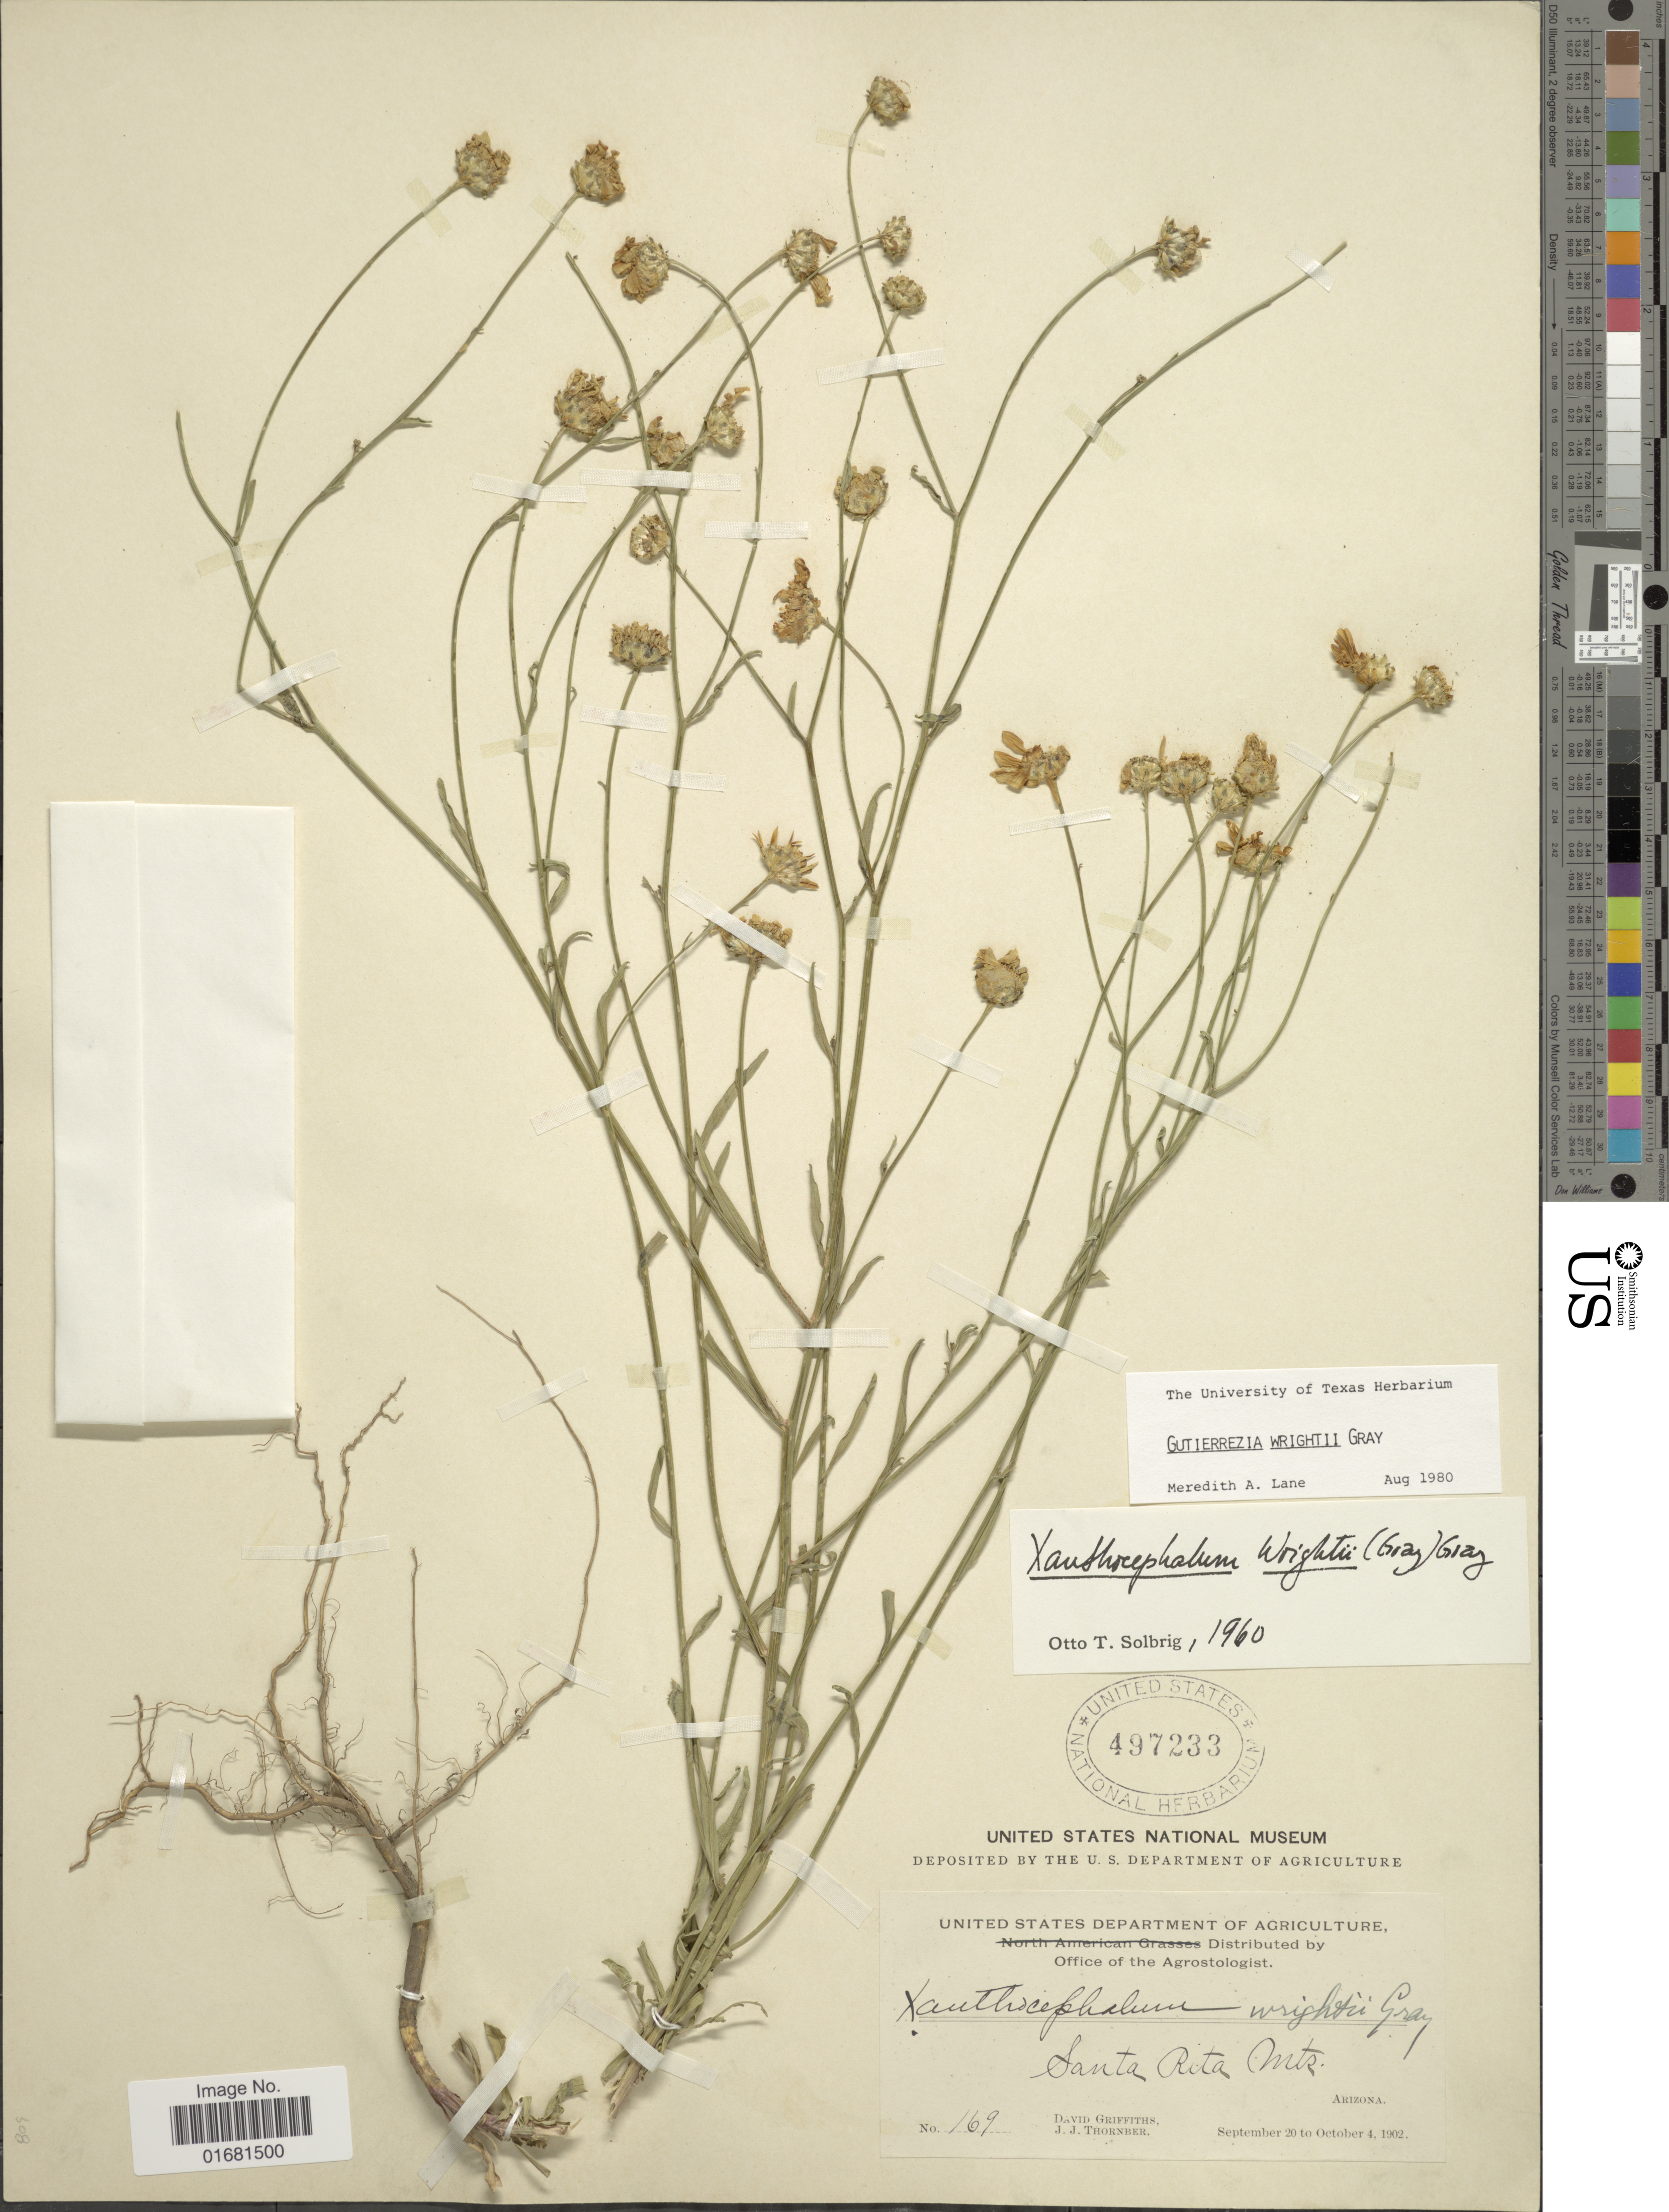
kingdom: Plantae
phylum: Tracheophyta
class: Magnoliopsida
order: Asterales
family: Asteraceae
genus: Gutierrezia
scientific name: Gutierrezia wrightii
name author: A. Gray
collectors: D. Griffths & J. Thornber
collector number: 169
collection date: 1902-09-20/1902-10-04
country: United States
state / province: Arizona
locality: Santa Rita Mts. Arizona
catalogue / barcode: US 497233